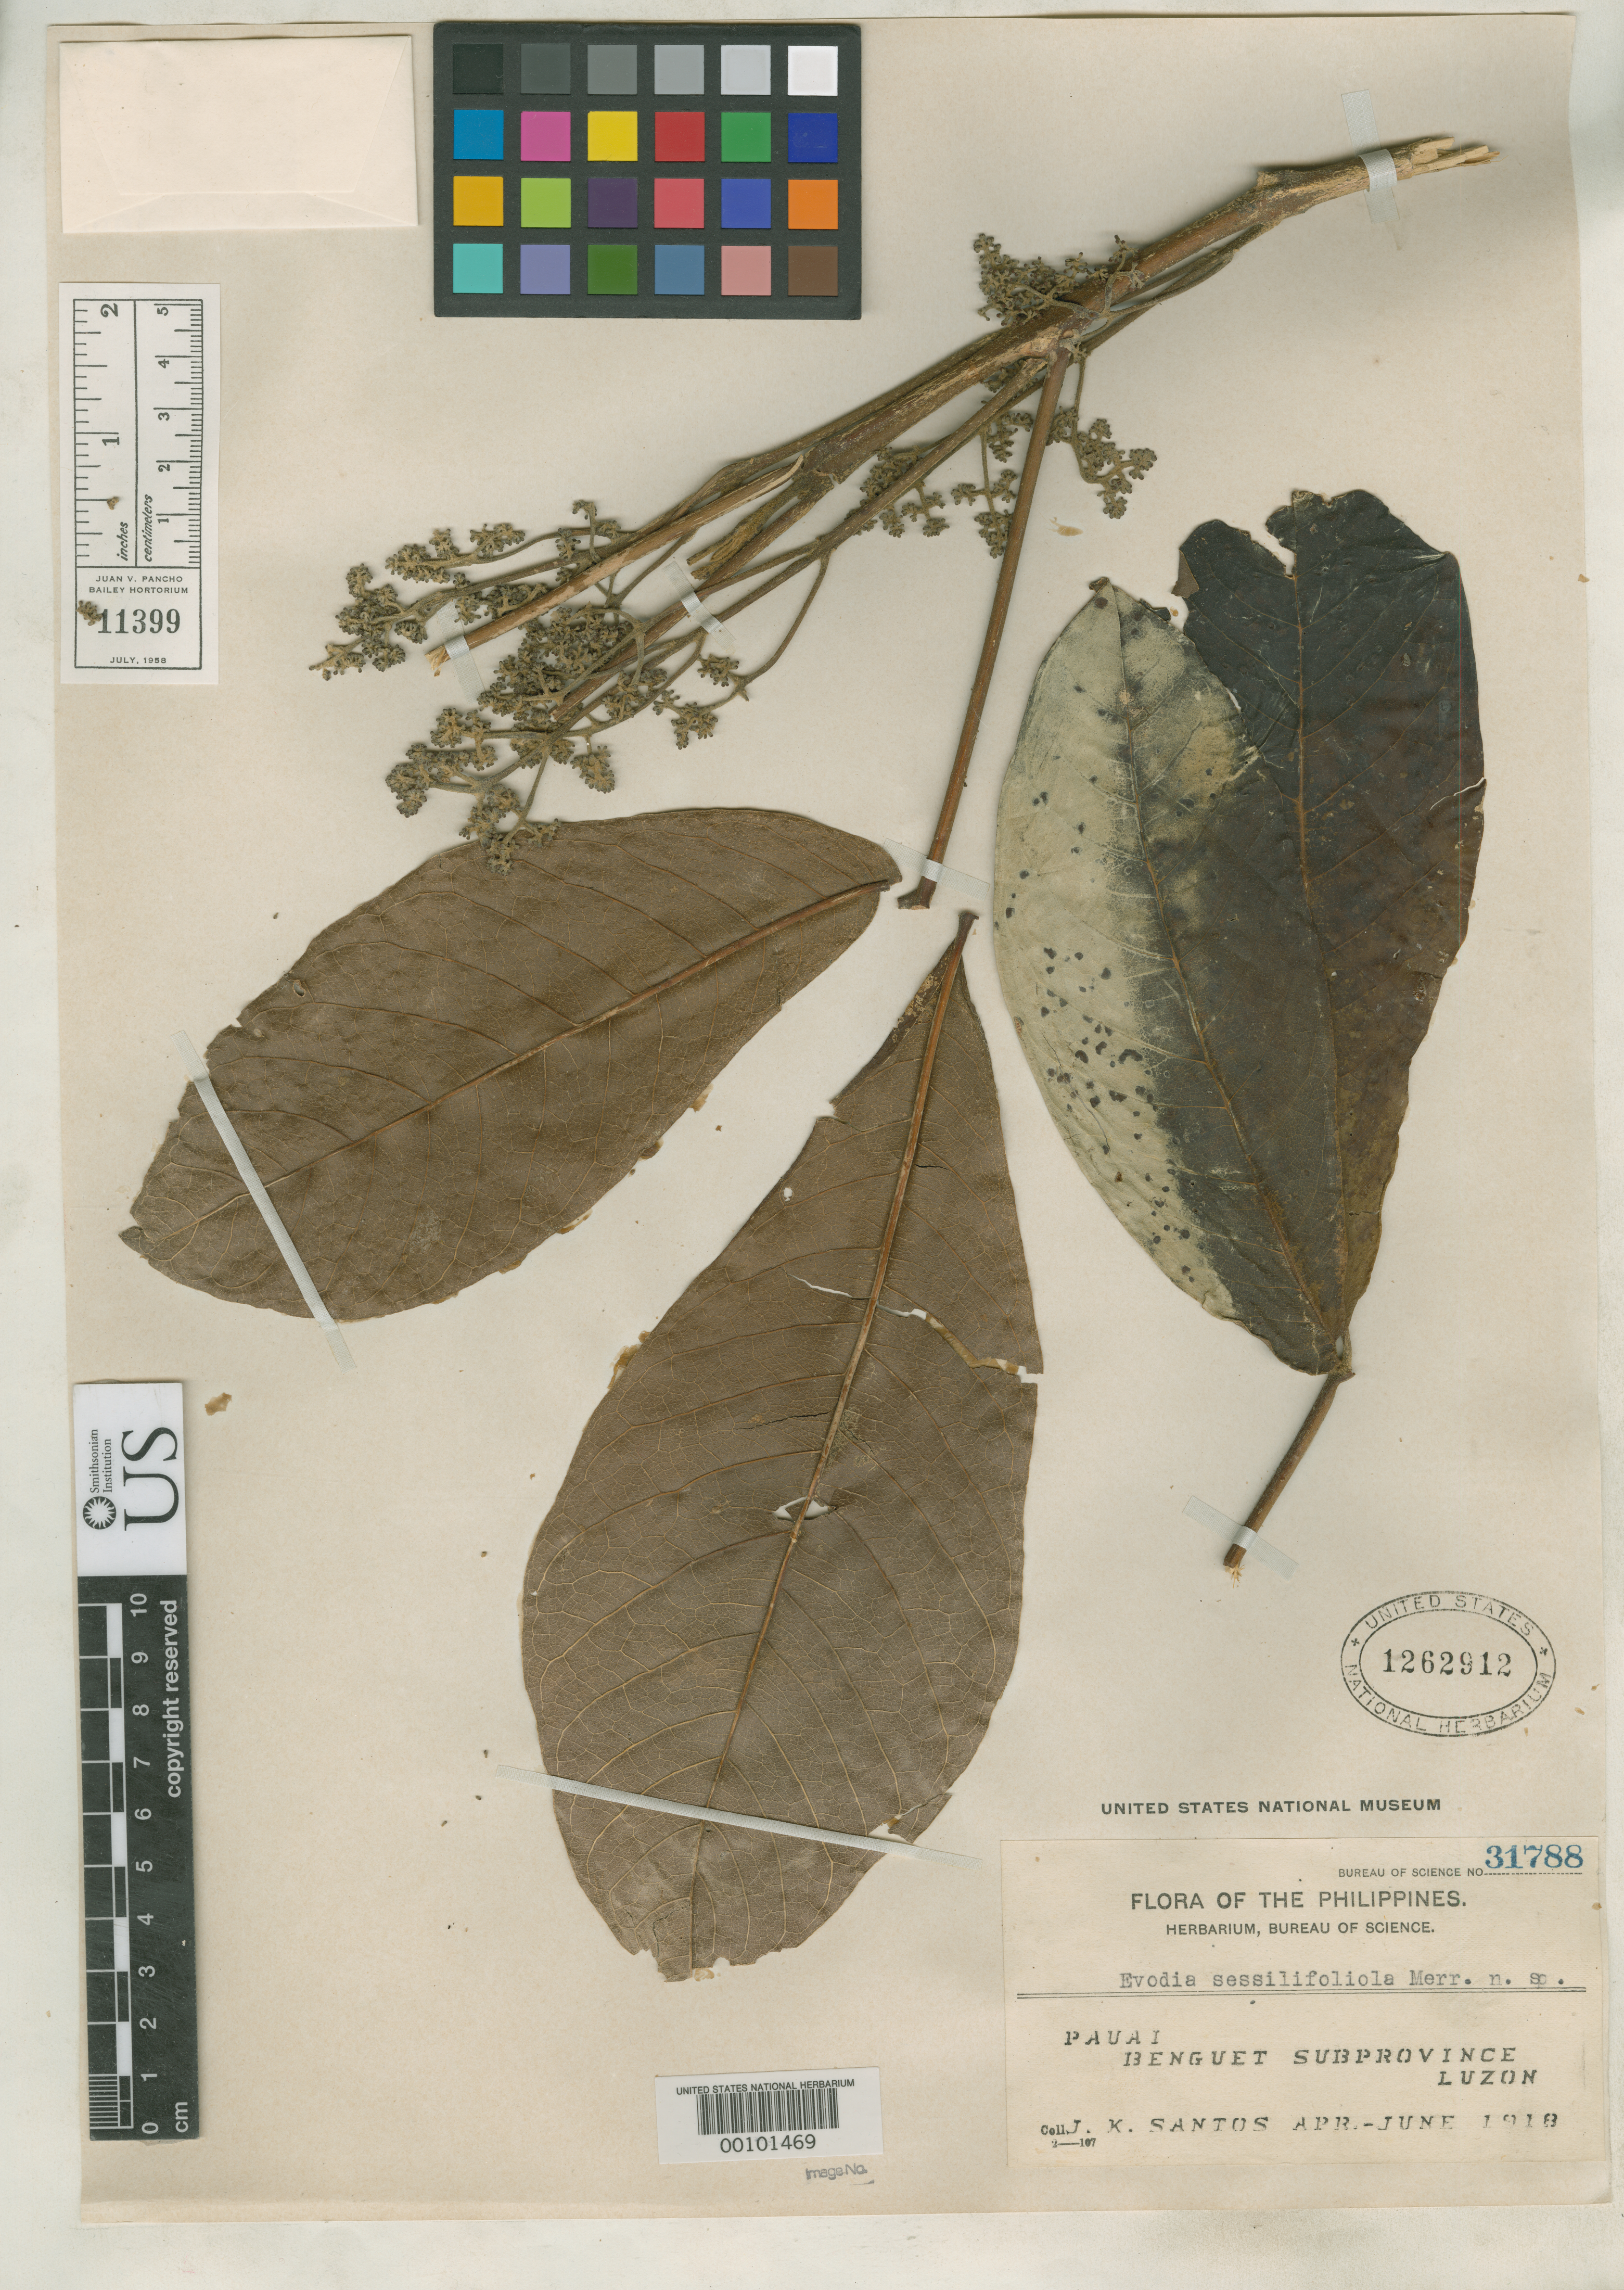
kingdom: Plantae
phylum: Tracheophyta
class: Magnoliopsida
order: Sapindales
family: Rutaceae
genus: Euodia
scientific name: Euodia sessilifoliola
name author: Merr.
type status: Isotype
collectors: J. K. Santos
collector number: Bur. Sci. 31788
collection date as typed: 22 Apr 1918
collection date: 1918-04-22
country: Philippines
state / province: Cordillera (Administrative Region)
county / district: Benguet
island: Luzon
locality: Pauai.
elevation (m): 2400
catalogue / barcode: US 1262912